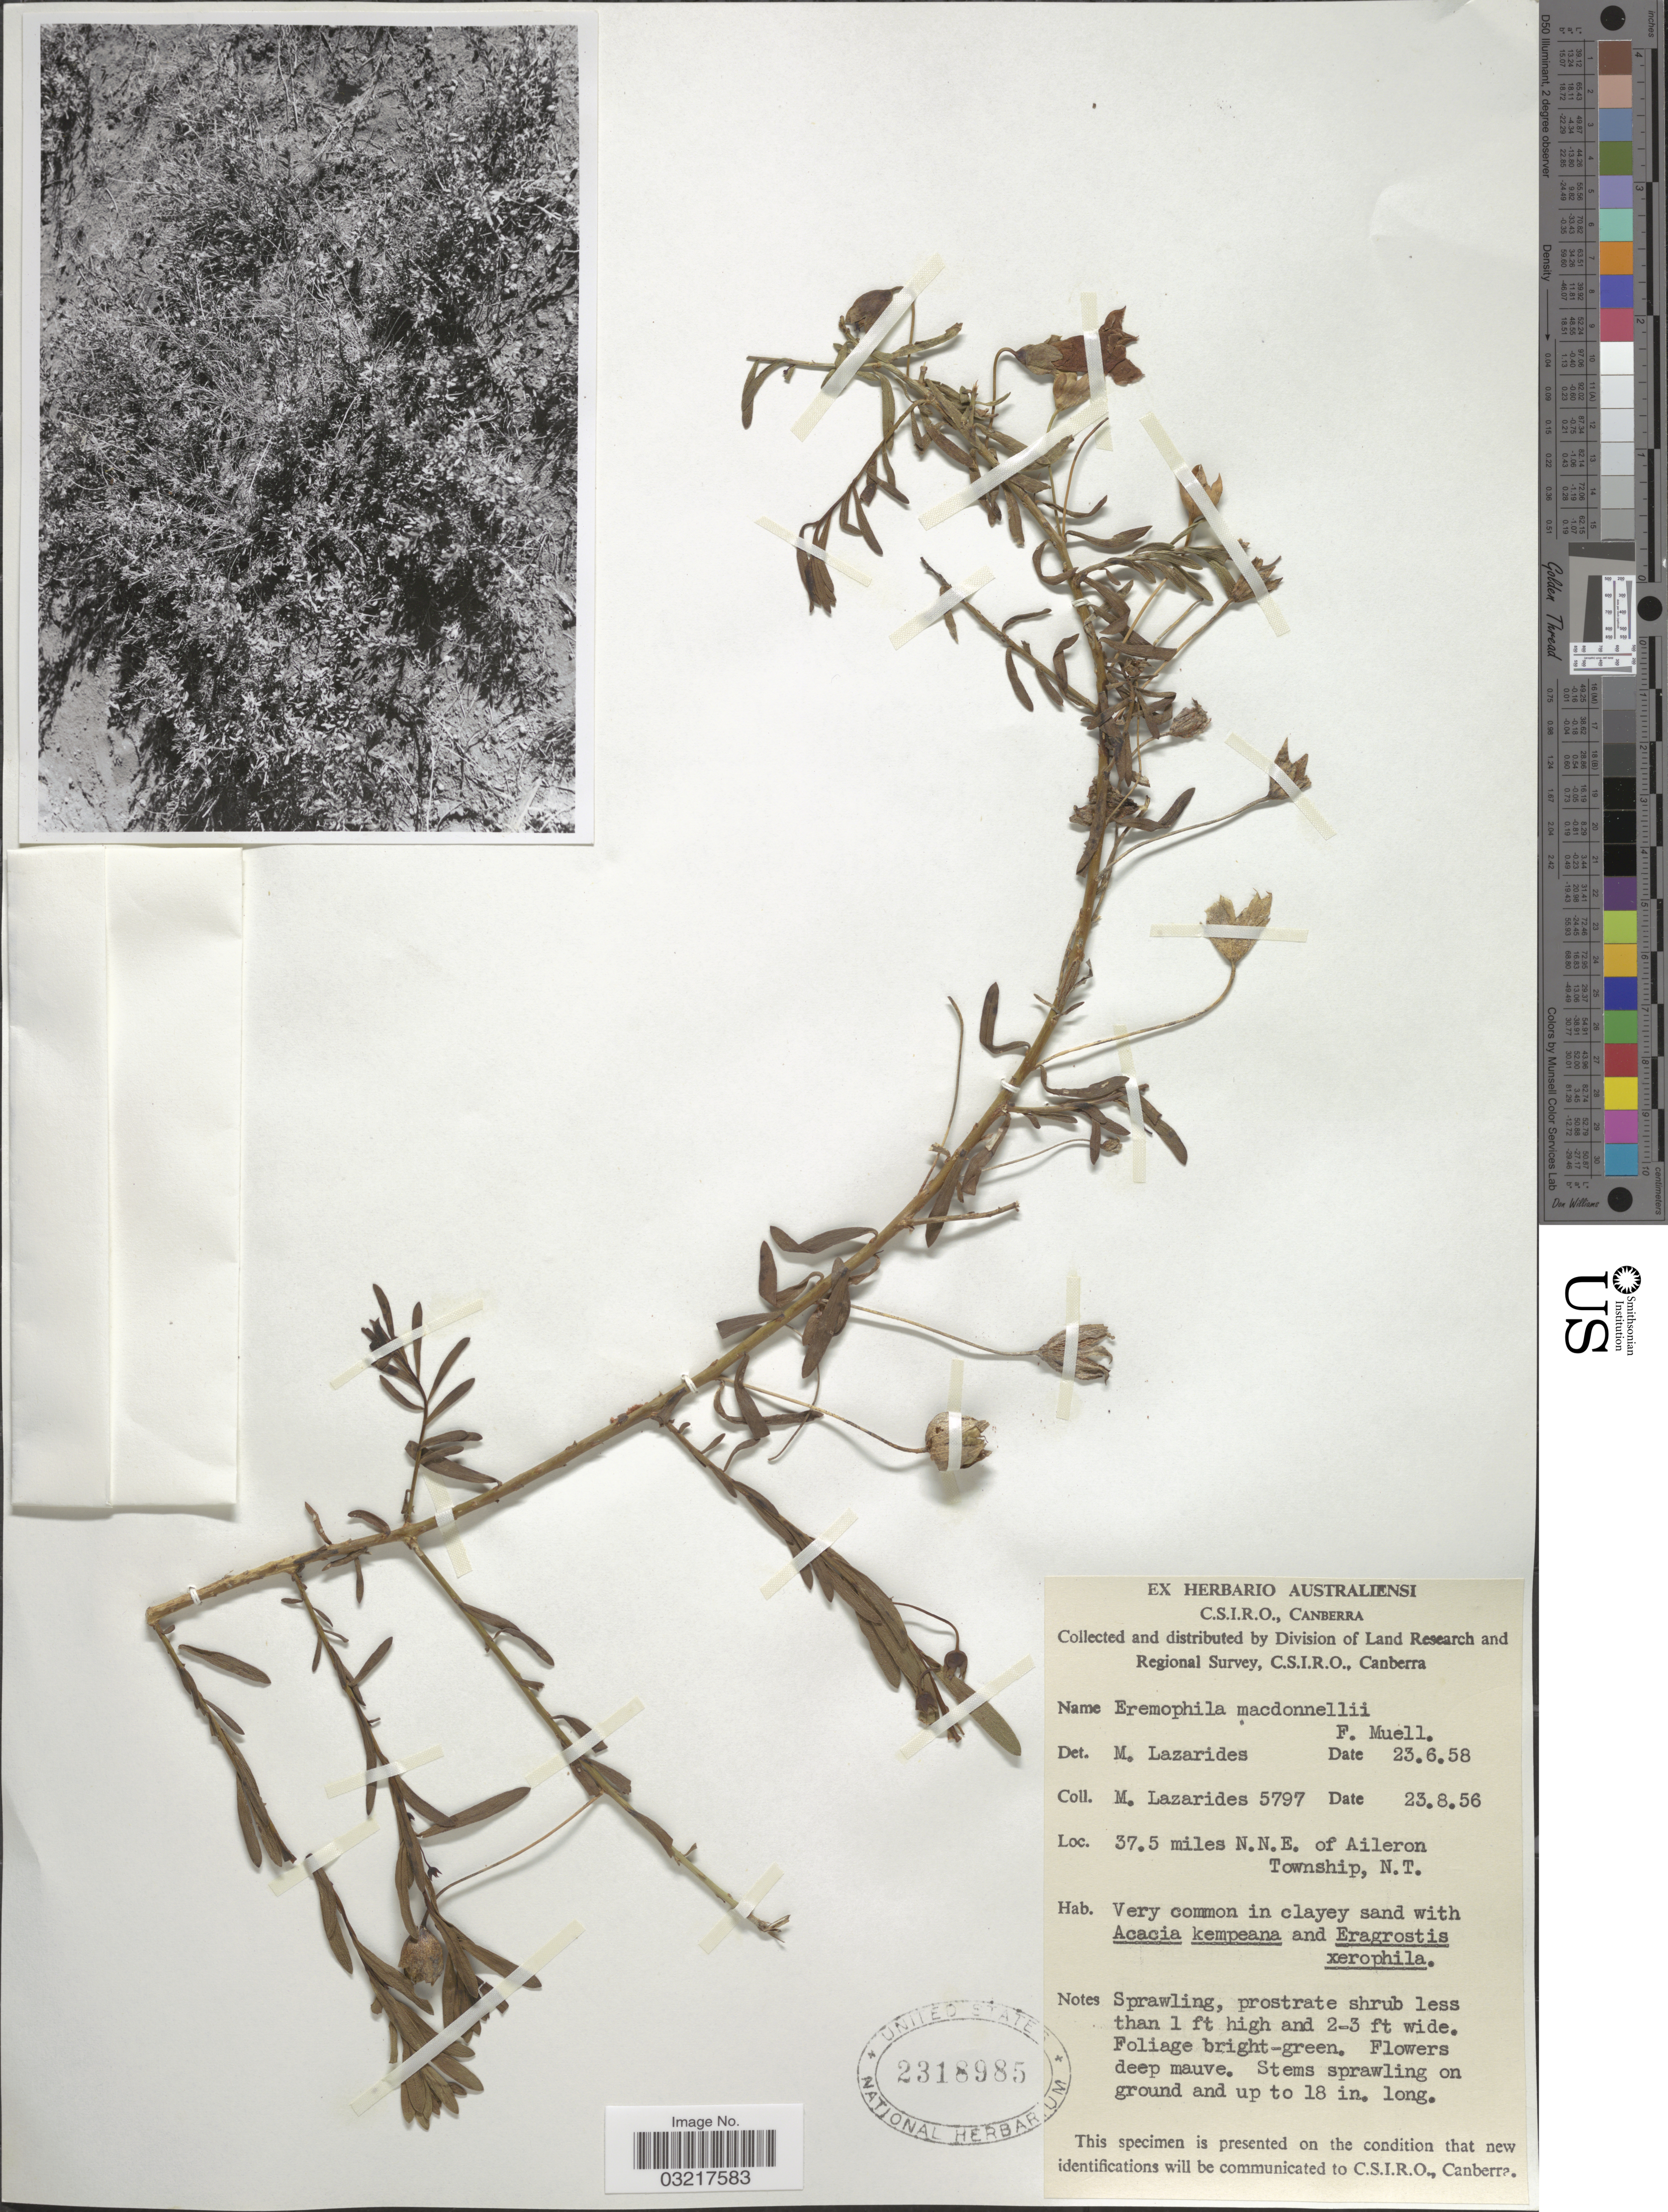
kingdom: Plantae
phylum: Tracheophyta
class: Magnoliopsida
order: Lamiales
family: Scrophulariaceae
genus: Eremophila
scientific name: Eremophila macdonnellii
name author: F. Muell.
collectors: M. Lazarides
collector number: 5797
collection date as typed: Transcribed d/m/y: 23/8/56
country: Australia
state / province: Northern Territory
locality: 37.5 miles N.N.E of Aileron Township, N.T.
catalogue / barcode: US 2318985